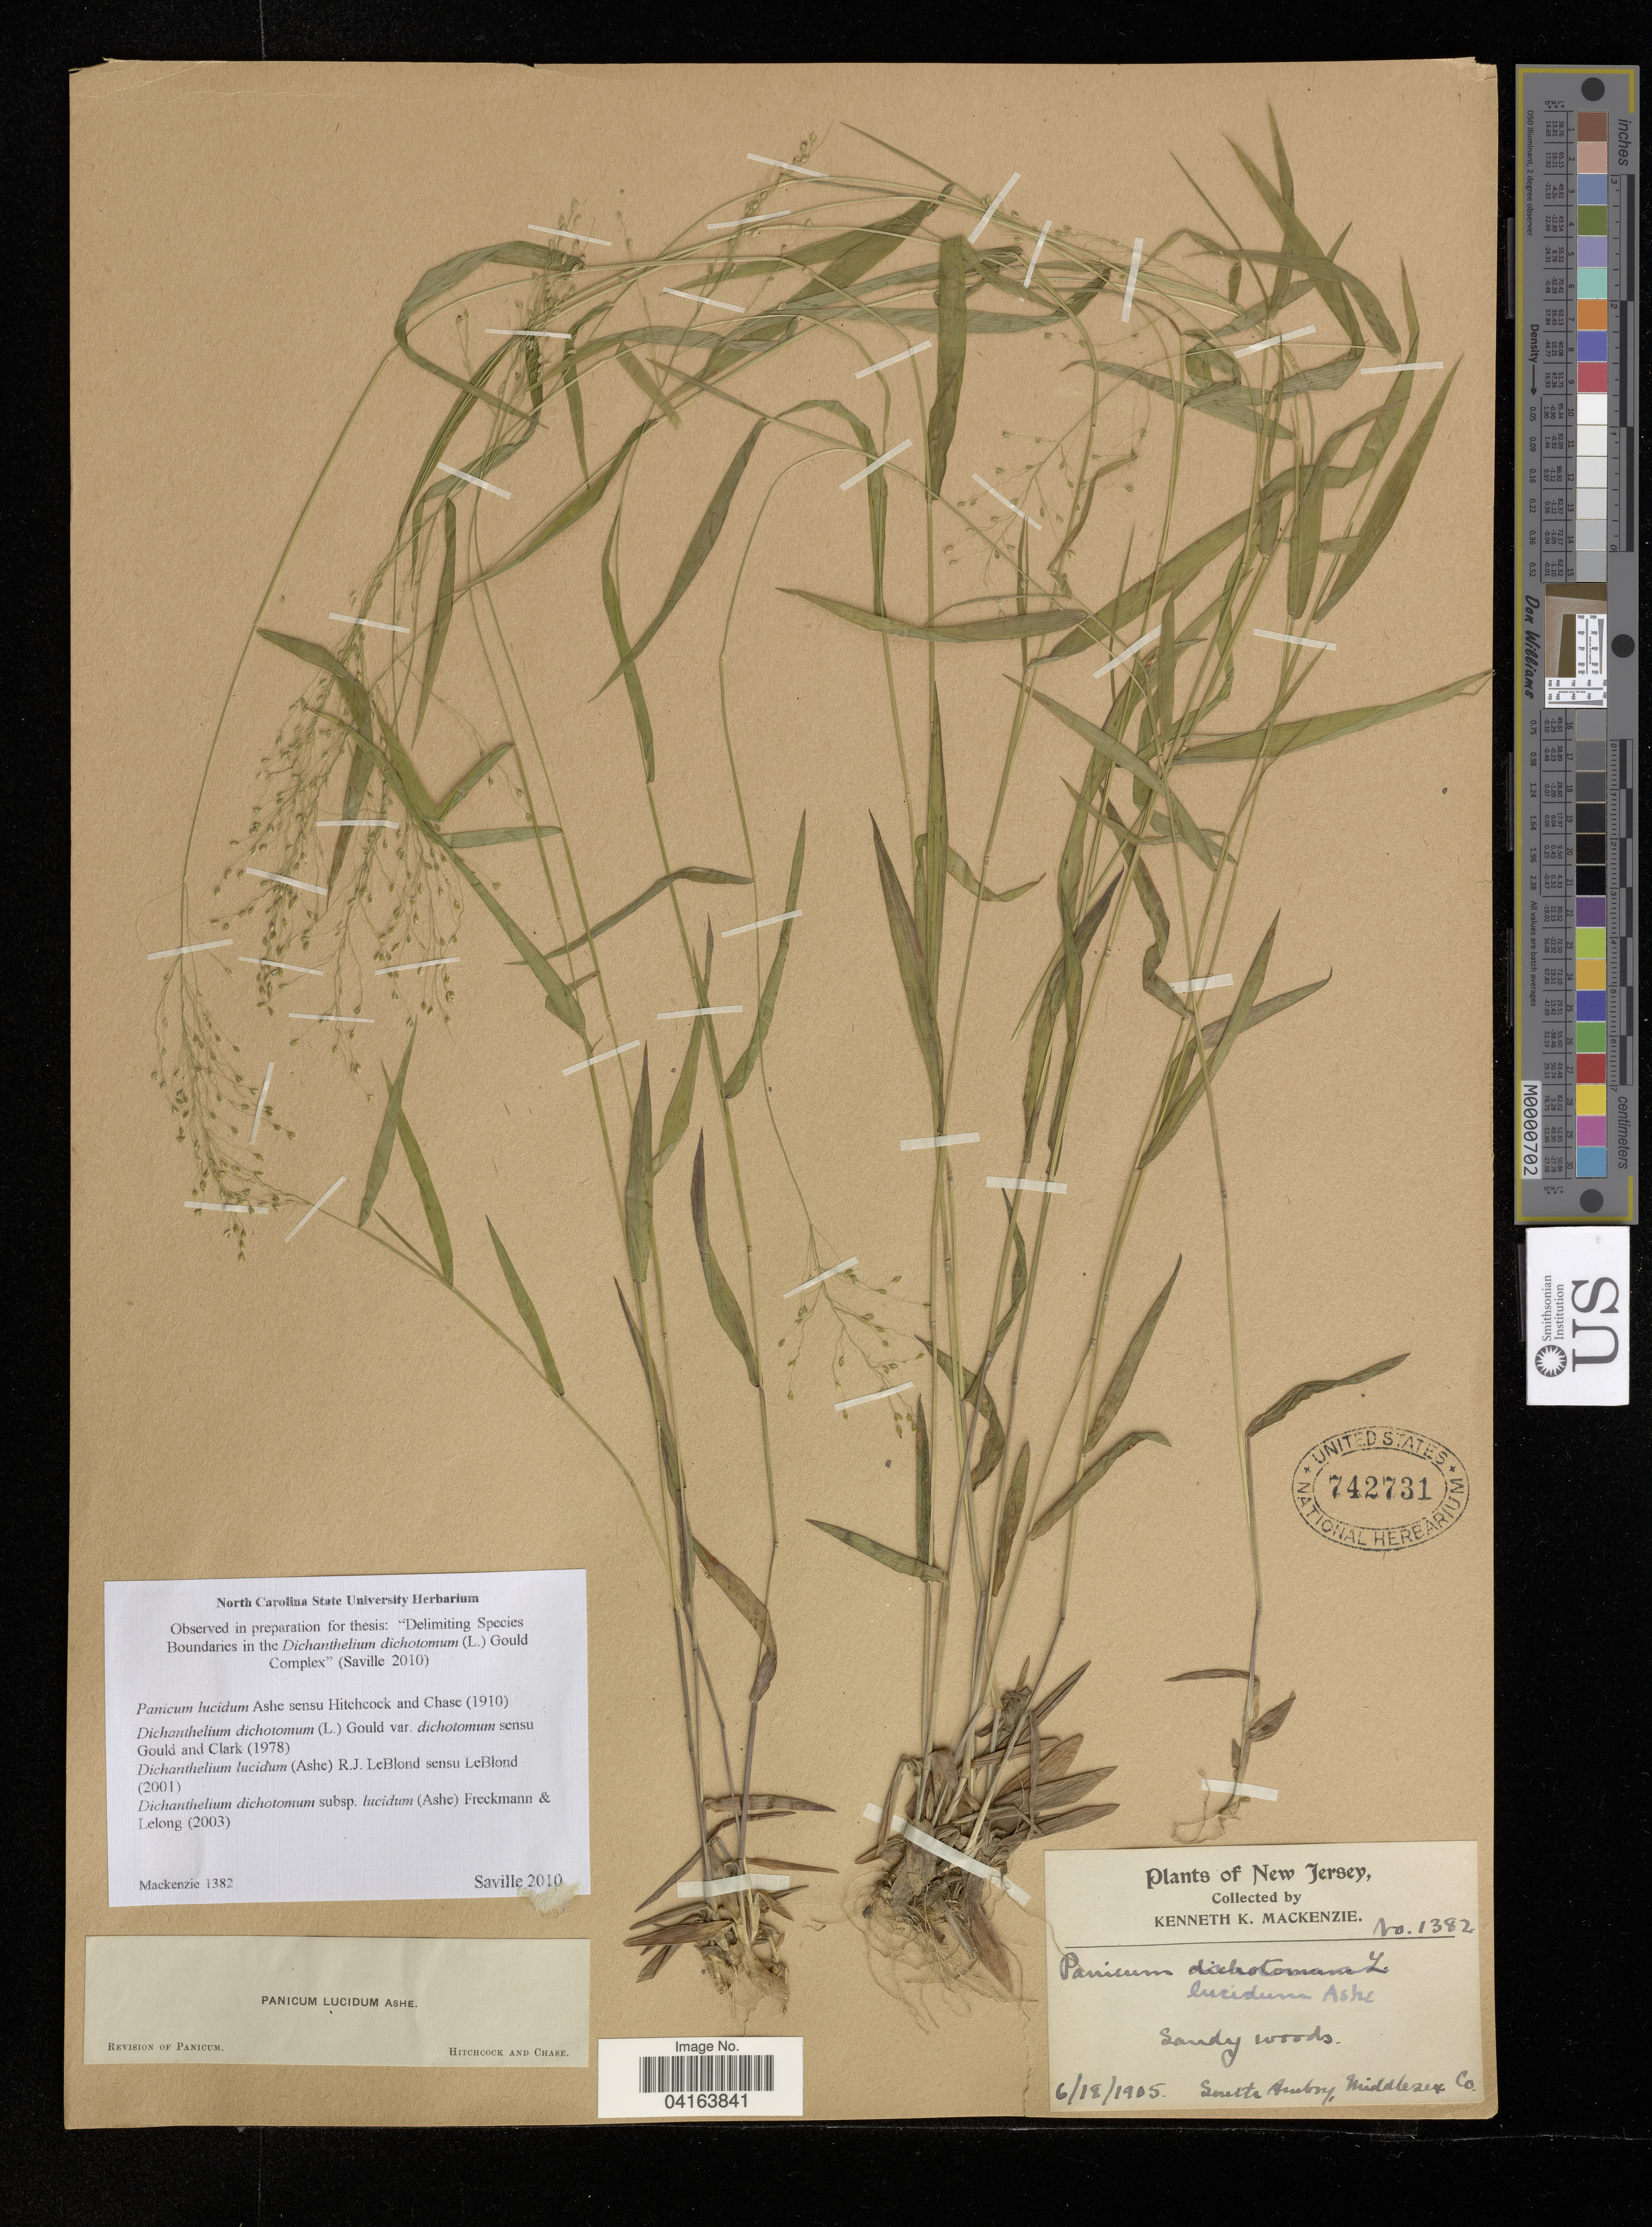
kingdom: Plantae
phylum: Tracheophyta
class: Liliopsida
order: Poales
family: Poaceae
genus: Dichanthelium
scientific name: Dichanthelium dichotomum subsp. lucidum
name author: (Ashe) Freckmann & Lelong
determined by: Saville, A. C., (NCSC), North Carolina State University (UNITED STATES)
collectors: K. K. Mackenzie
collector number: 1382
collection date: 1905-06-18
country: United States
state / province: New Jersey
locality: South Antony, Middlesex Co.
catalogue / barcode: US 742731